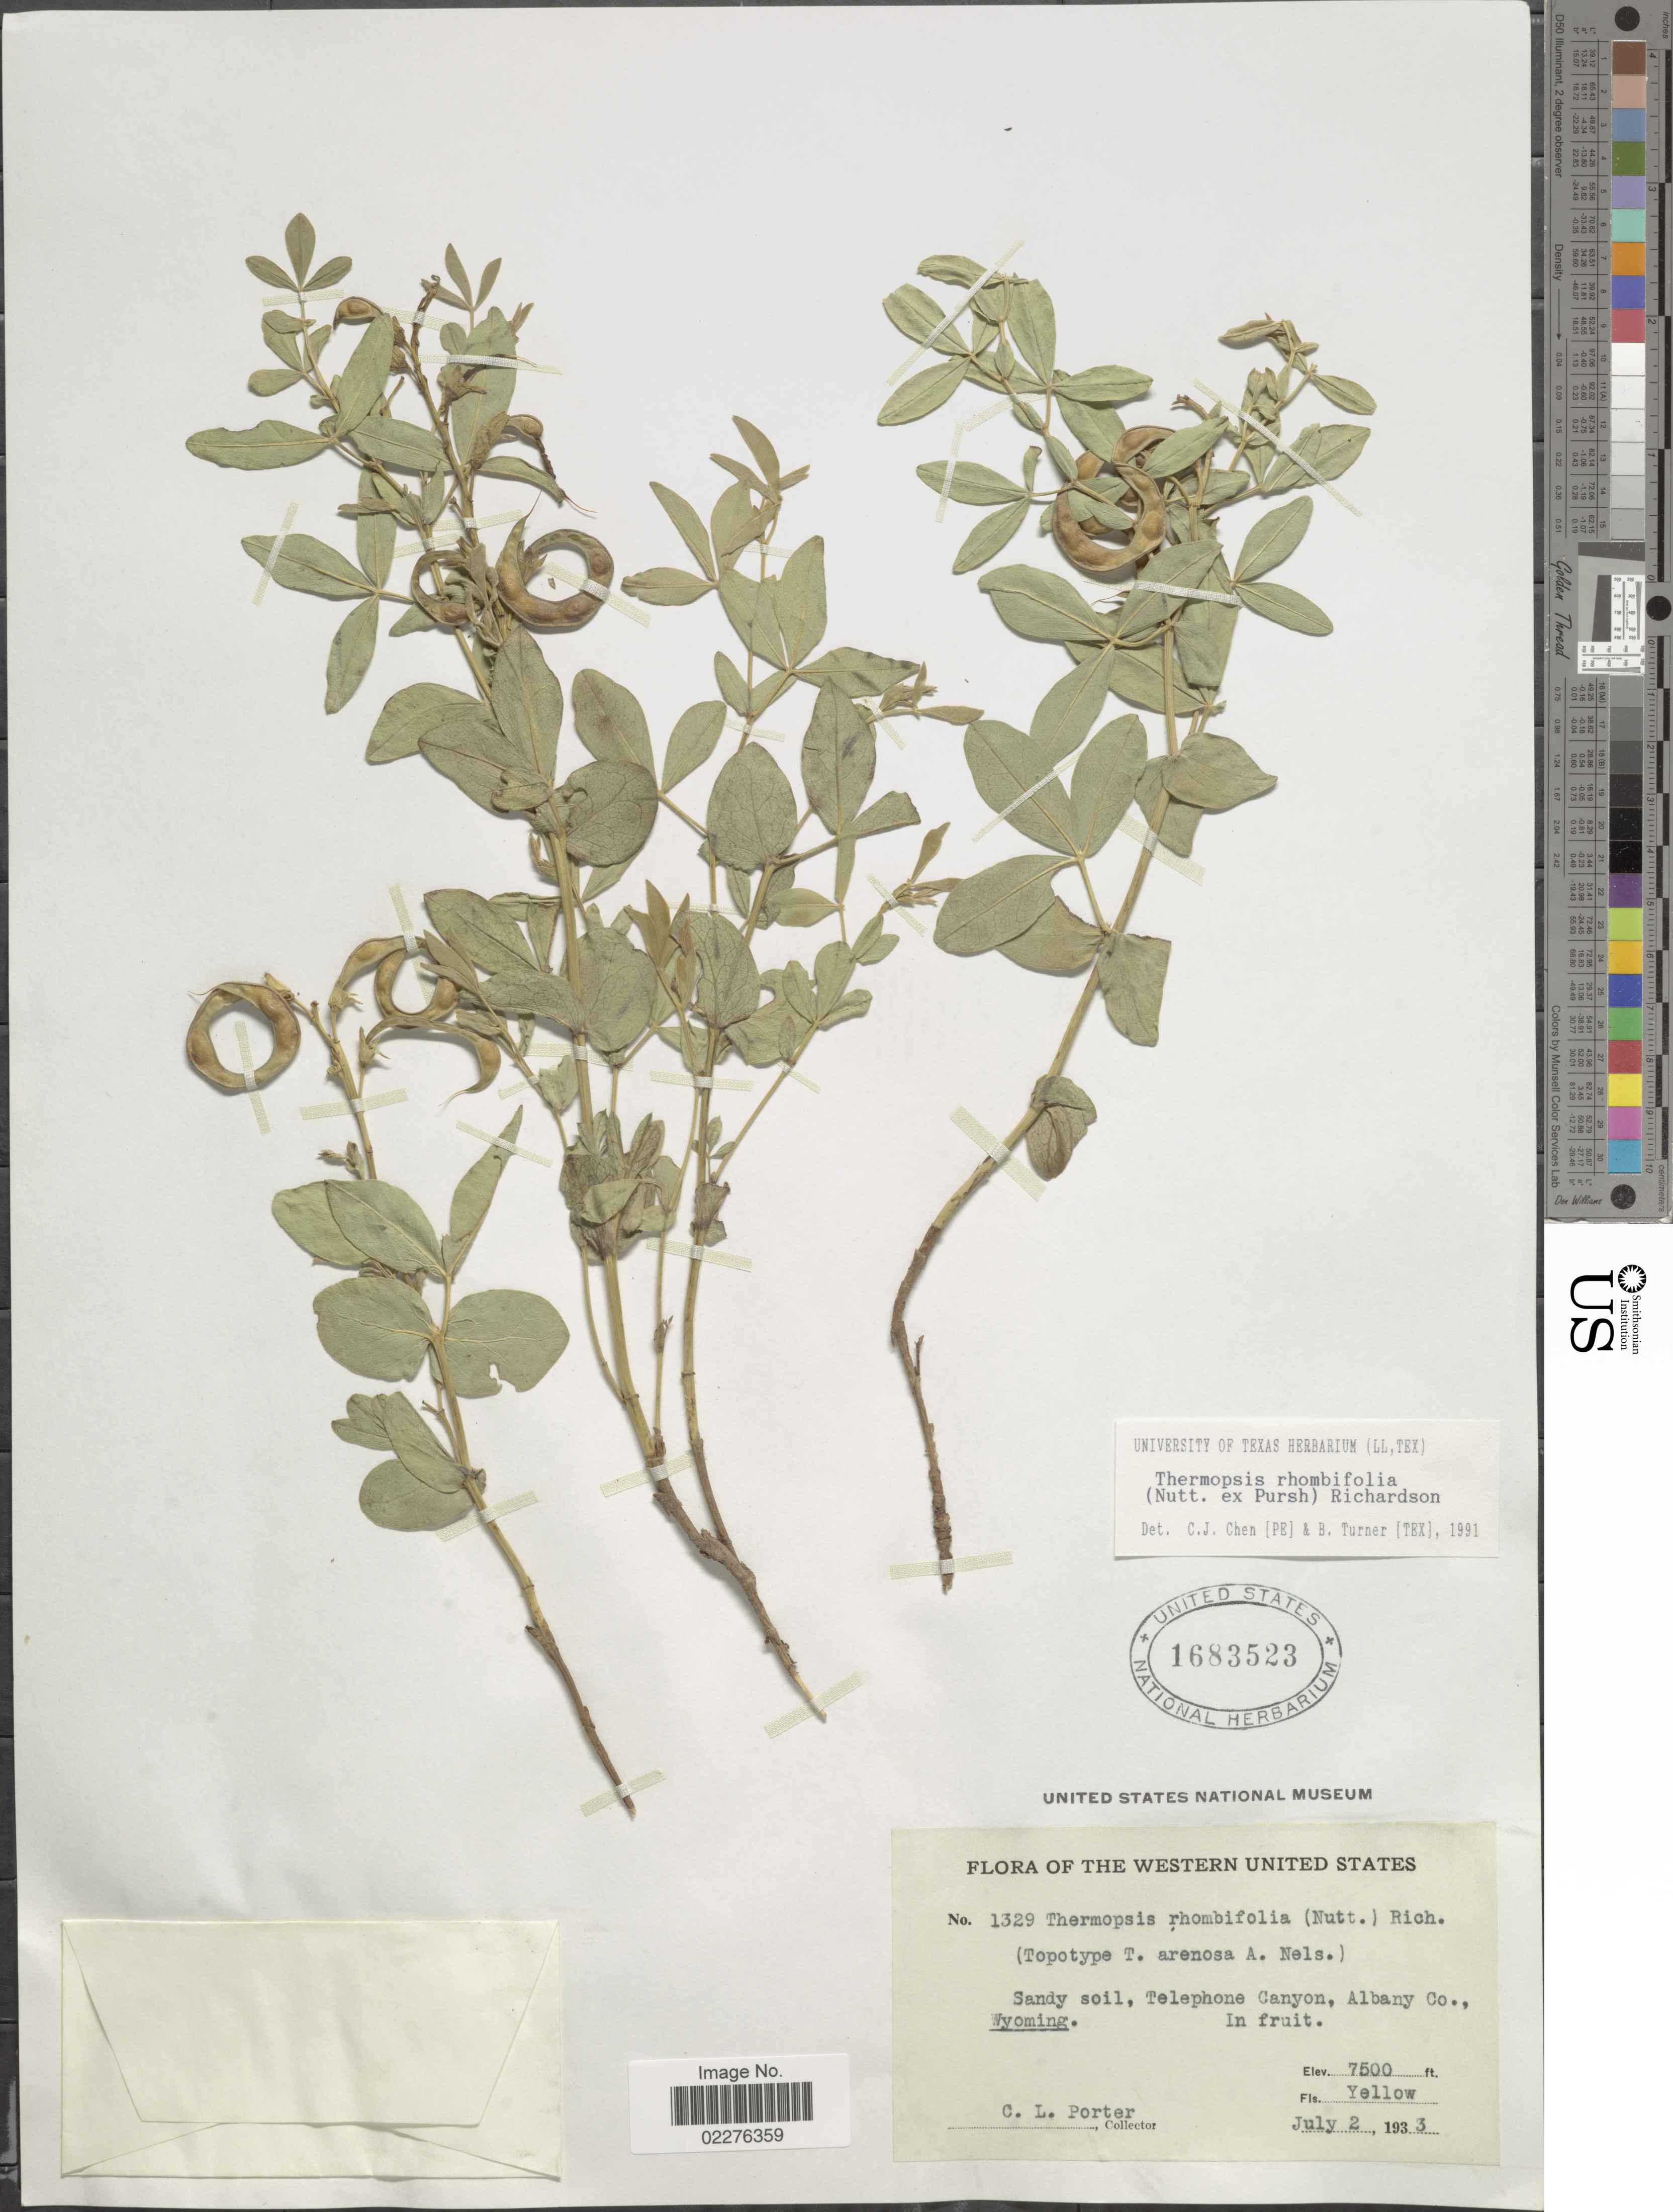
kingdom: Plantae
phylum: Tracheophyta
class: Magnoliopsida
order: Fabales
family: Fabaceae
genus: Thermopsis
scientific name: Thermopsis rhombifolia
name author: Richardson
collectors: C. L. Porter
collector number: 1329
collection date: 1933-07-02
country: United States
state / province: Wyoming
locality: The Western United States, Sandy soil, Telephone Canyon, Albany Co.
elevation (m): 2286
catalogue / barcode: US 1683523